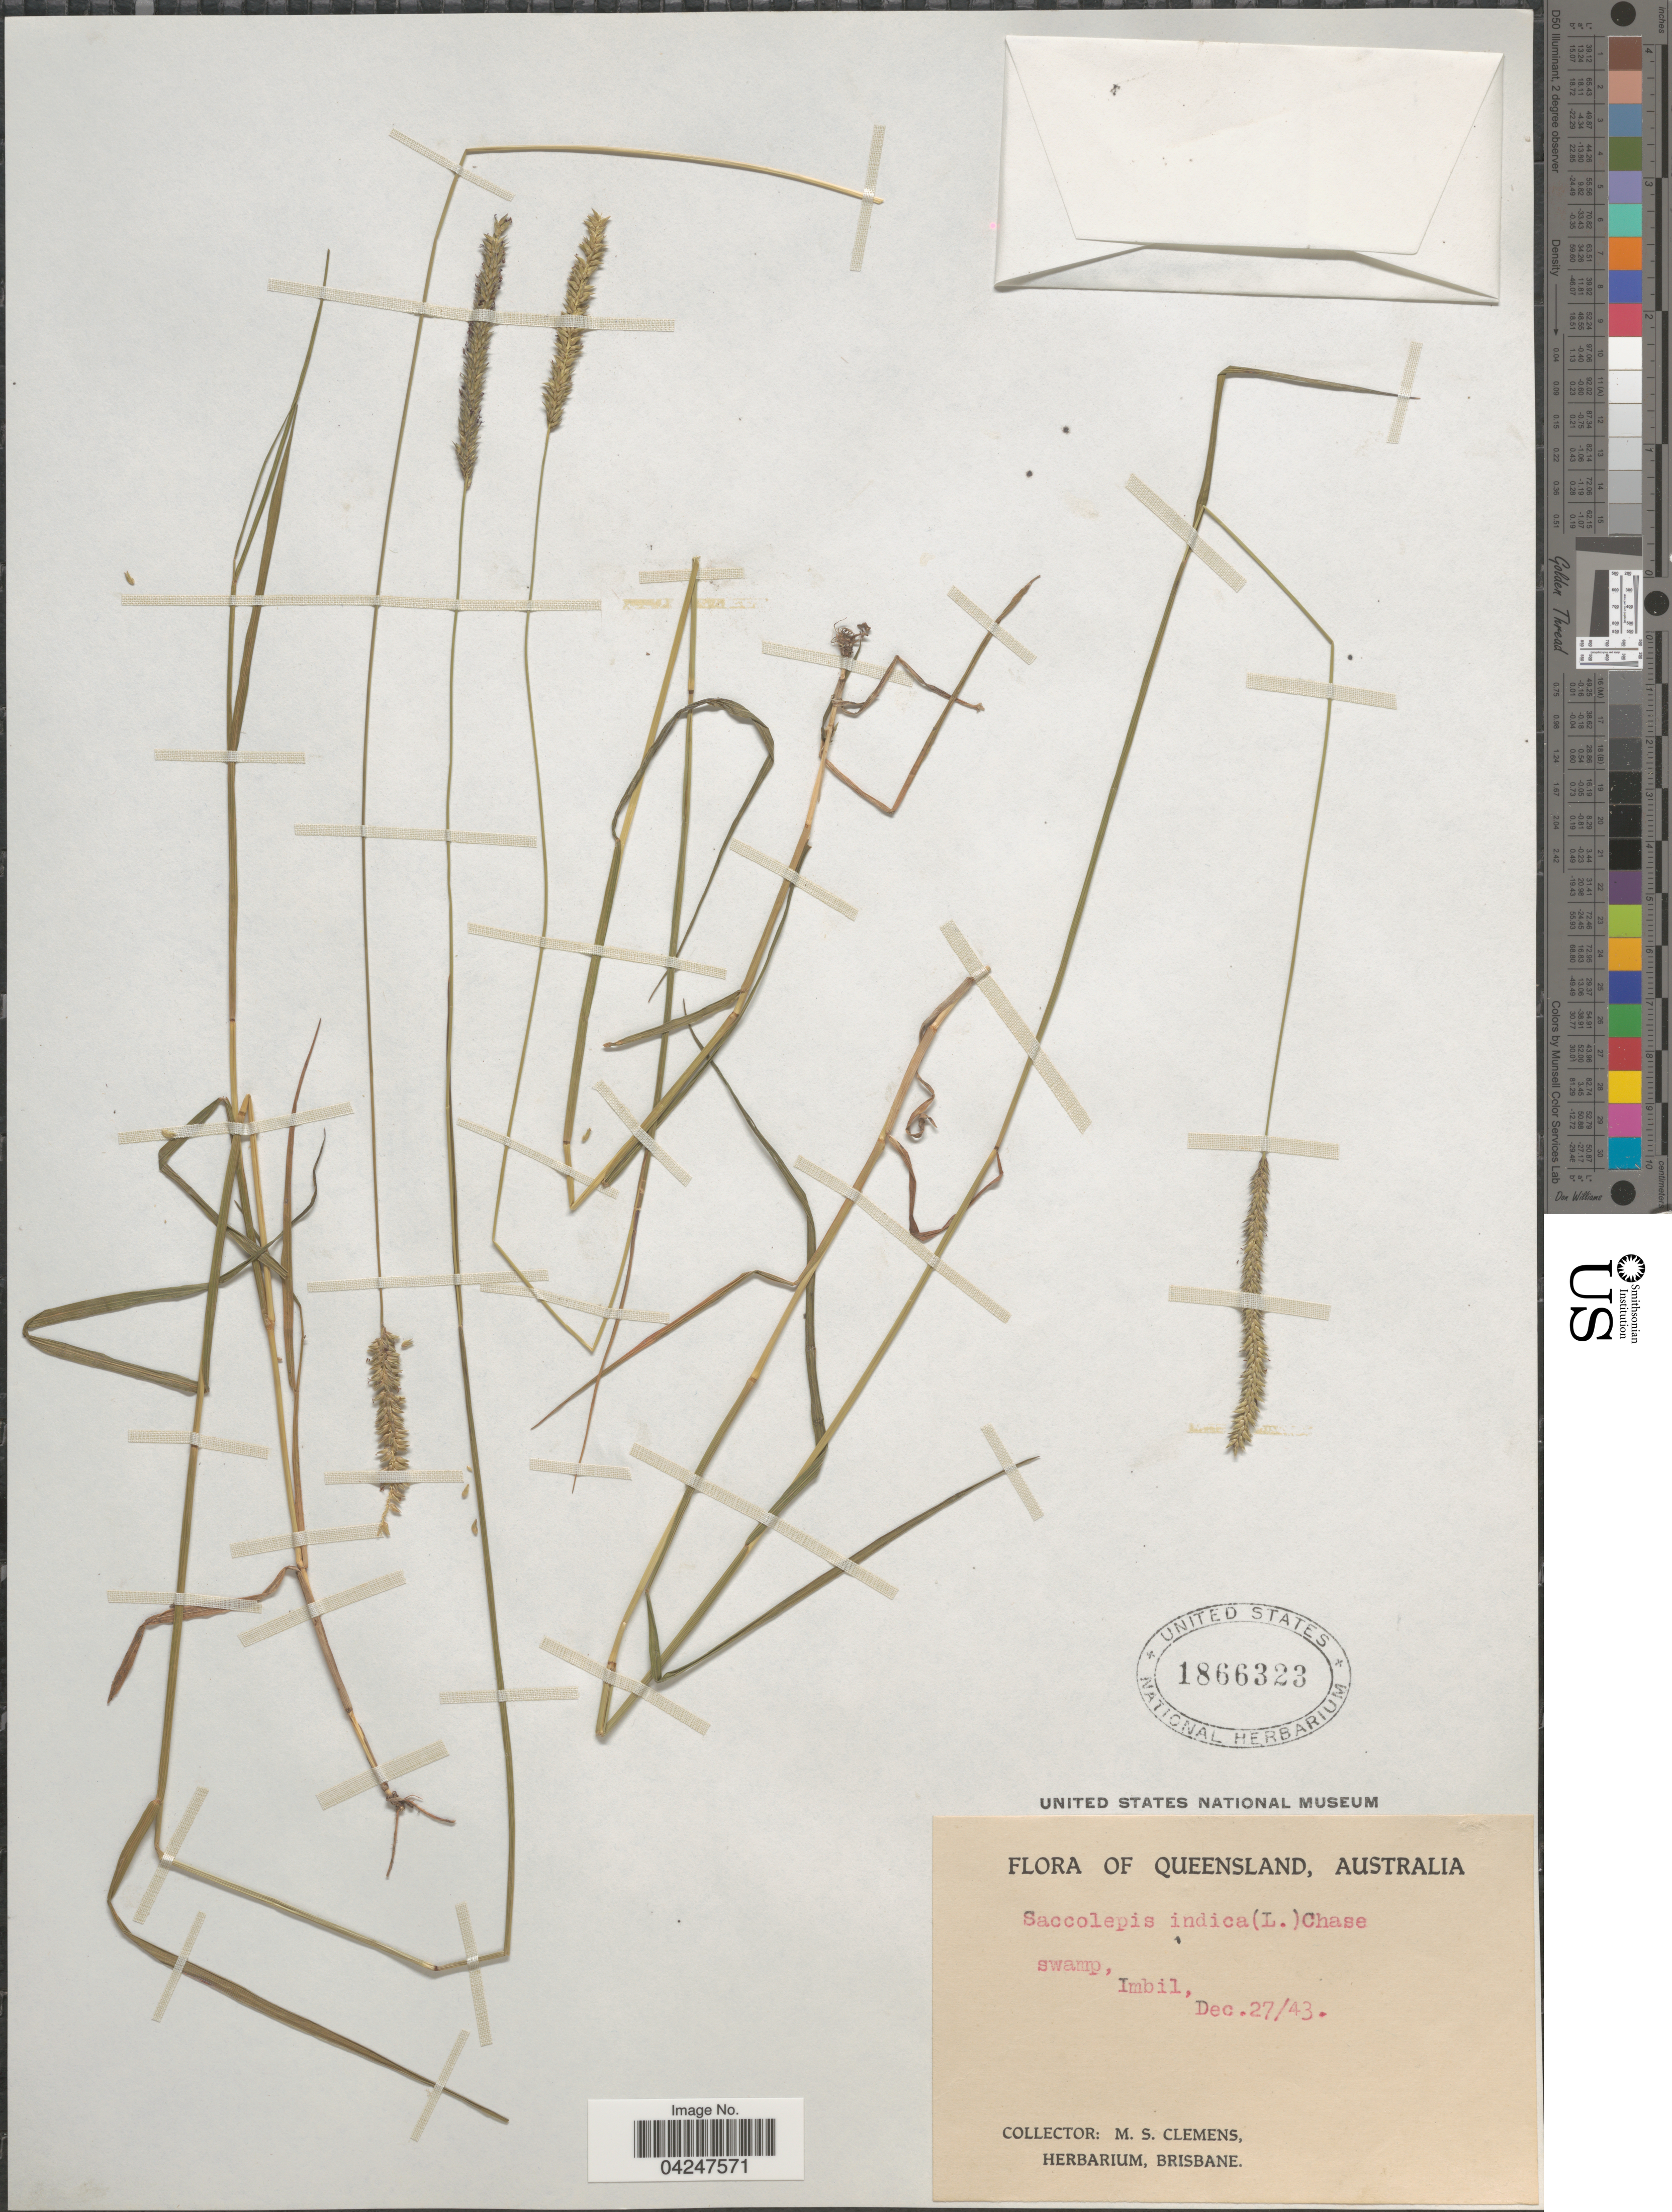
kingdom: Plantae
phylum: Tracheophyta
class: Liliopsida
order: Poales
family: Poaceae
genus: Sacciolepis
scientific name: Sacciolepis indica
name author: (L.) Chase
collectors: M. S. Clemens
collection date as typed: Transcribed d/m/y: 27/12/43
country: Australia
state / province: Queensland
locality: Swamp, Imbil.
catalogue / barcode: US 1866323